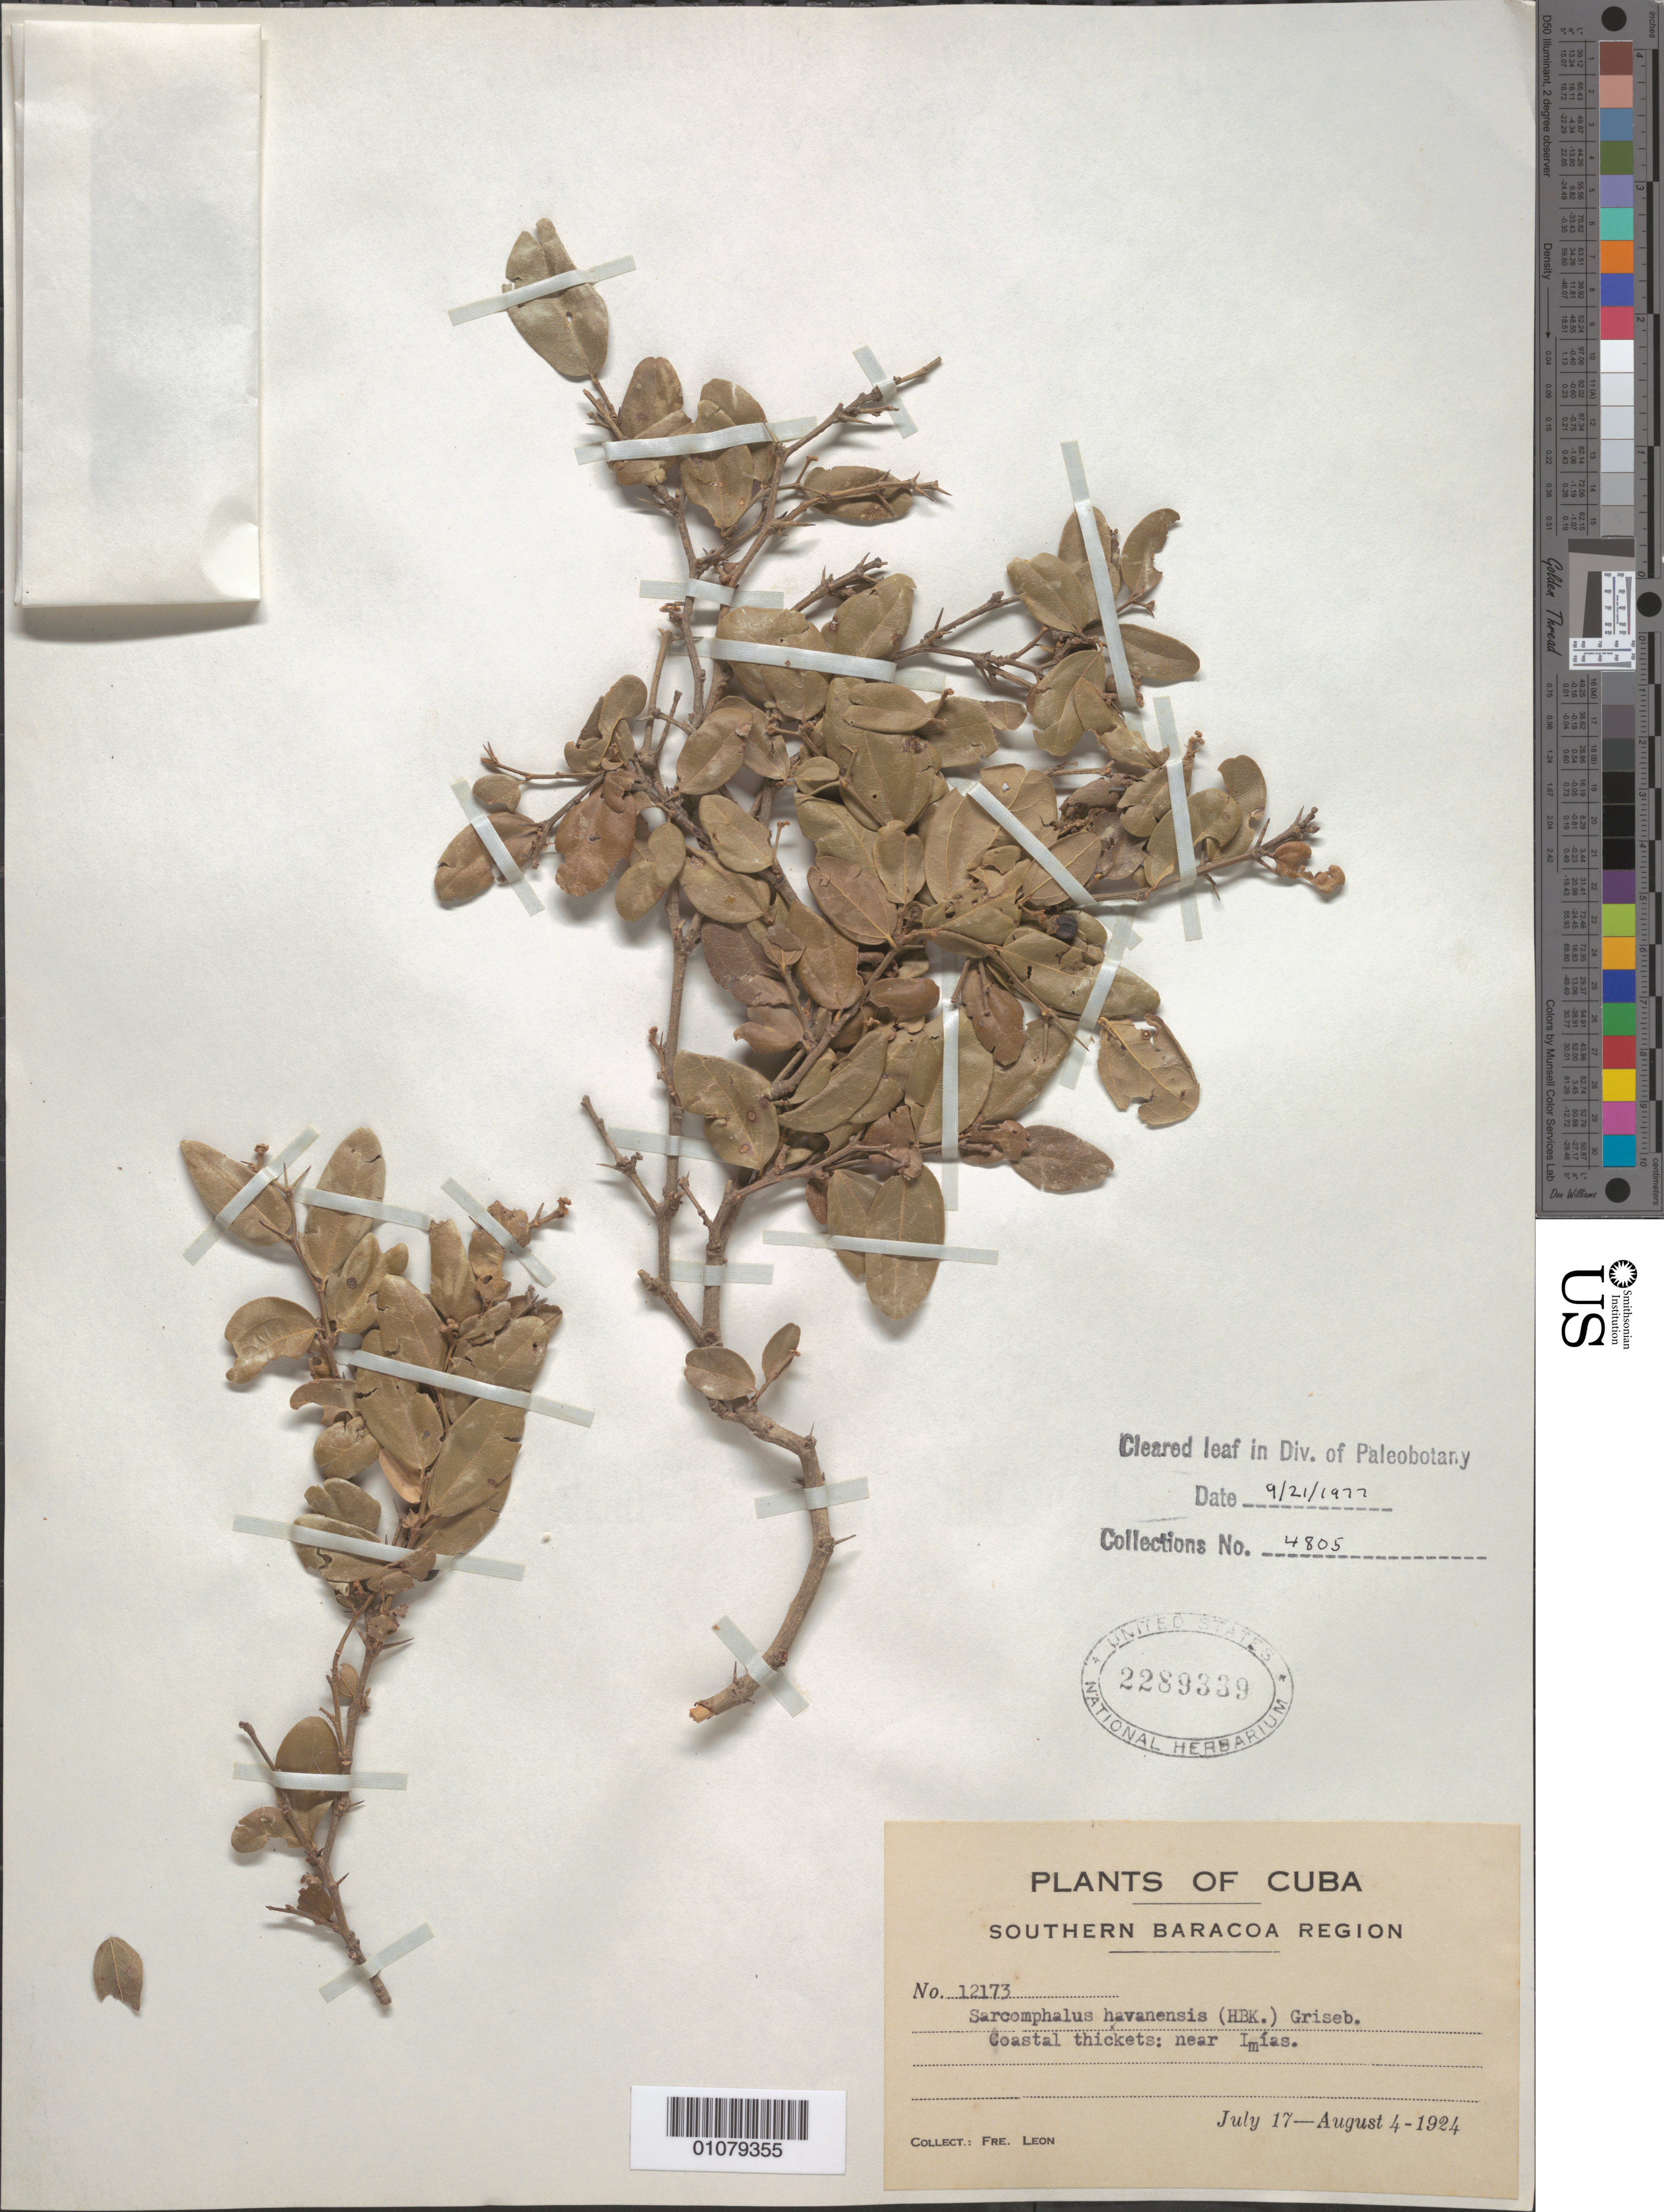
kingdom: Plantae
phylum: Tracheophyta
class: Magnoliopsida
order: Rosales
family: Rhamnaceae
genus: Sarcomphalus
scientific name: Sarcomphalus havanensis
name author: (Kunth) Griseb.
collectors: Bro. León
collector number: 12173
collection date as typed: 17 Jul 1924 to 04 Aug 1924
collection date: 1924-07-17/1924-08-04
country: Cuba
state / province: Guantanamo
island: Cuba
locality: Southern Baracoa Region Coastal thickets: near Imias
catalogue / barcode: US 2289339